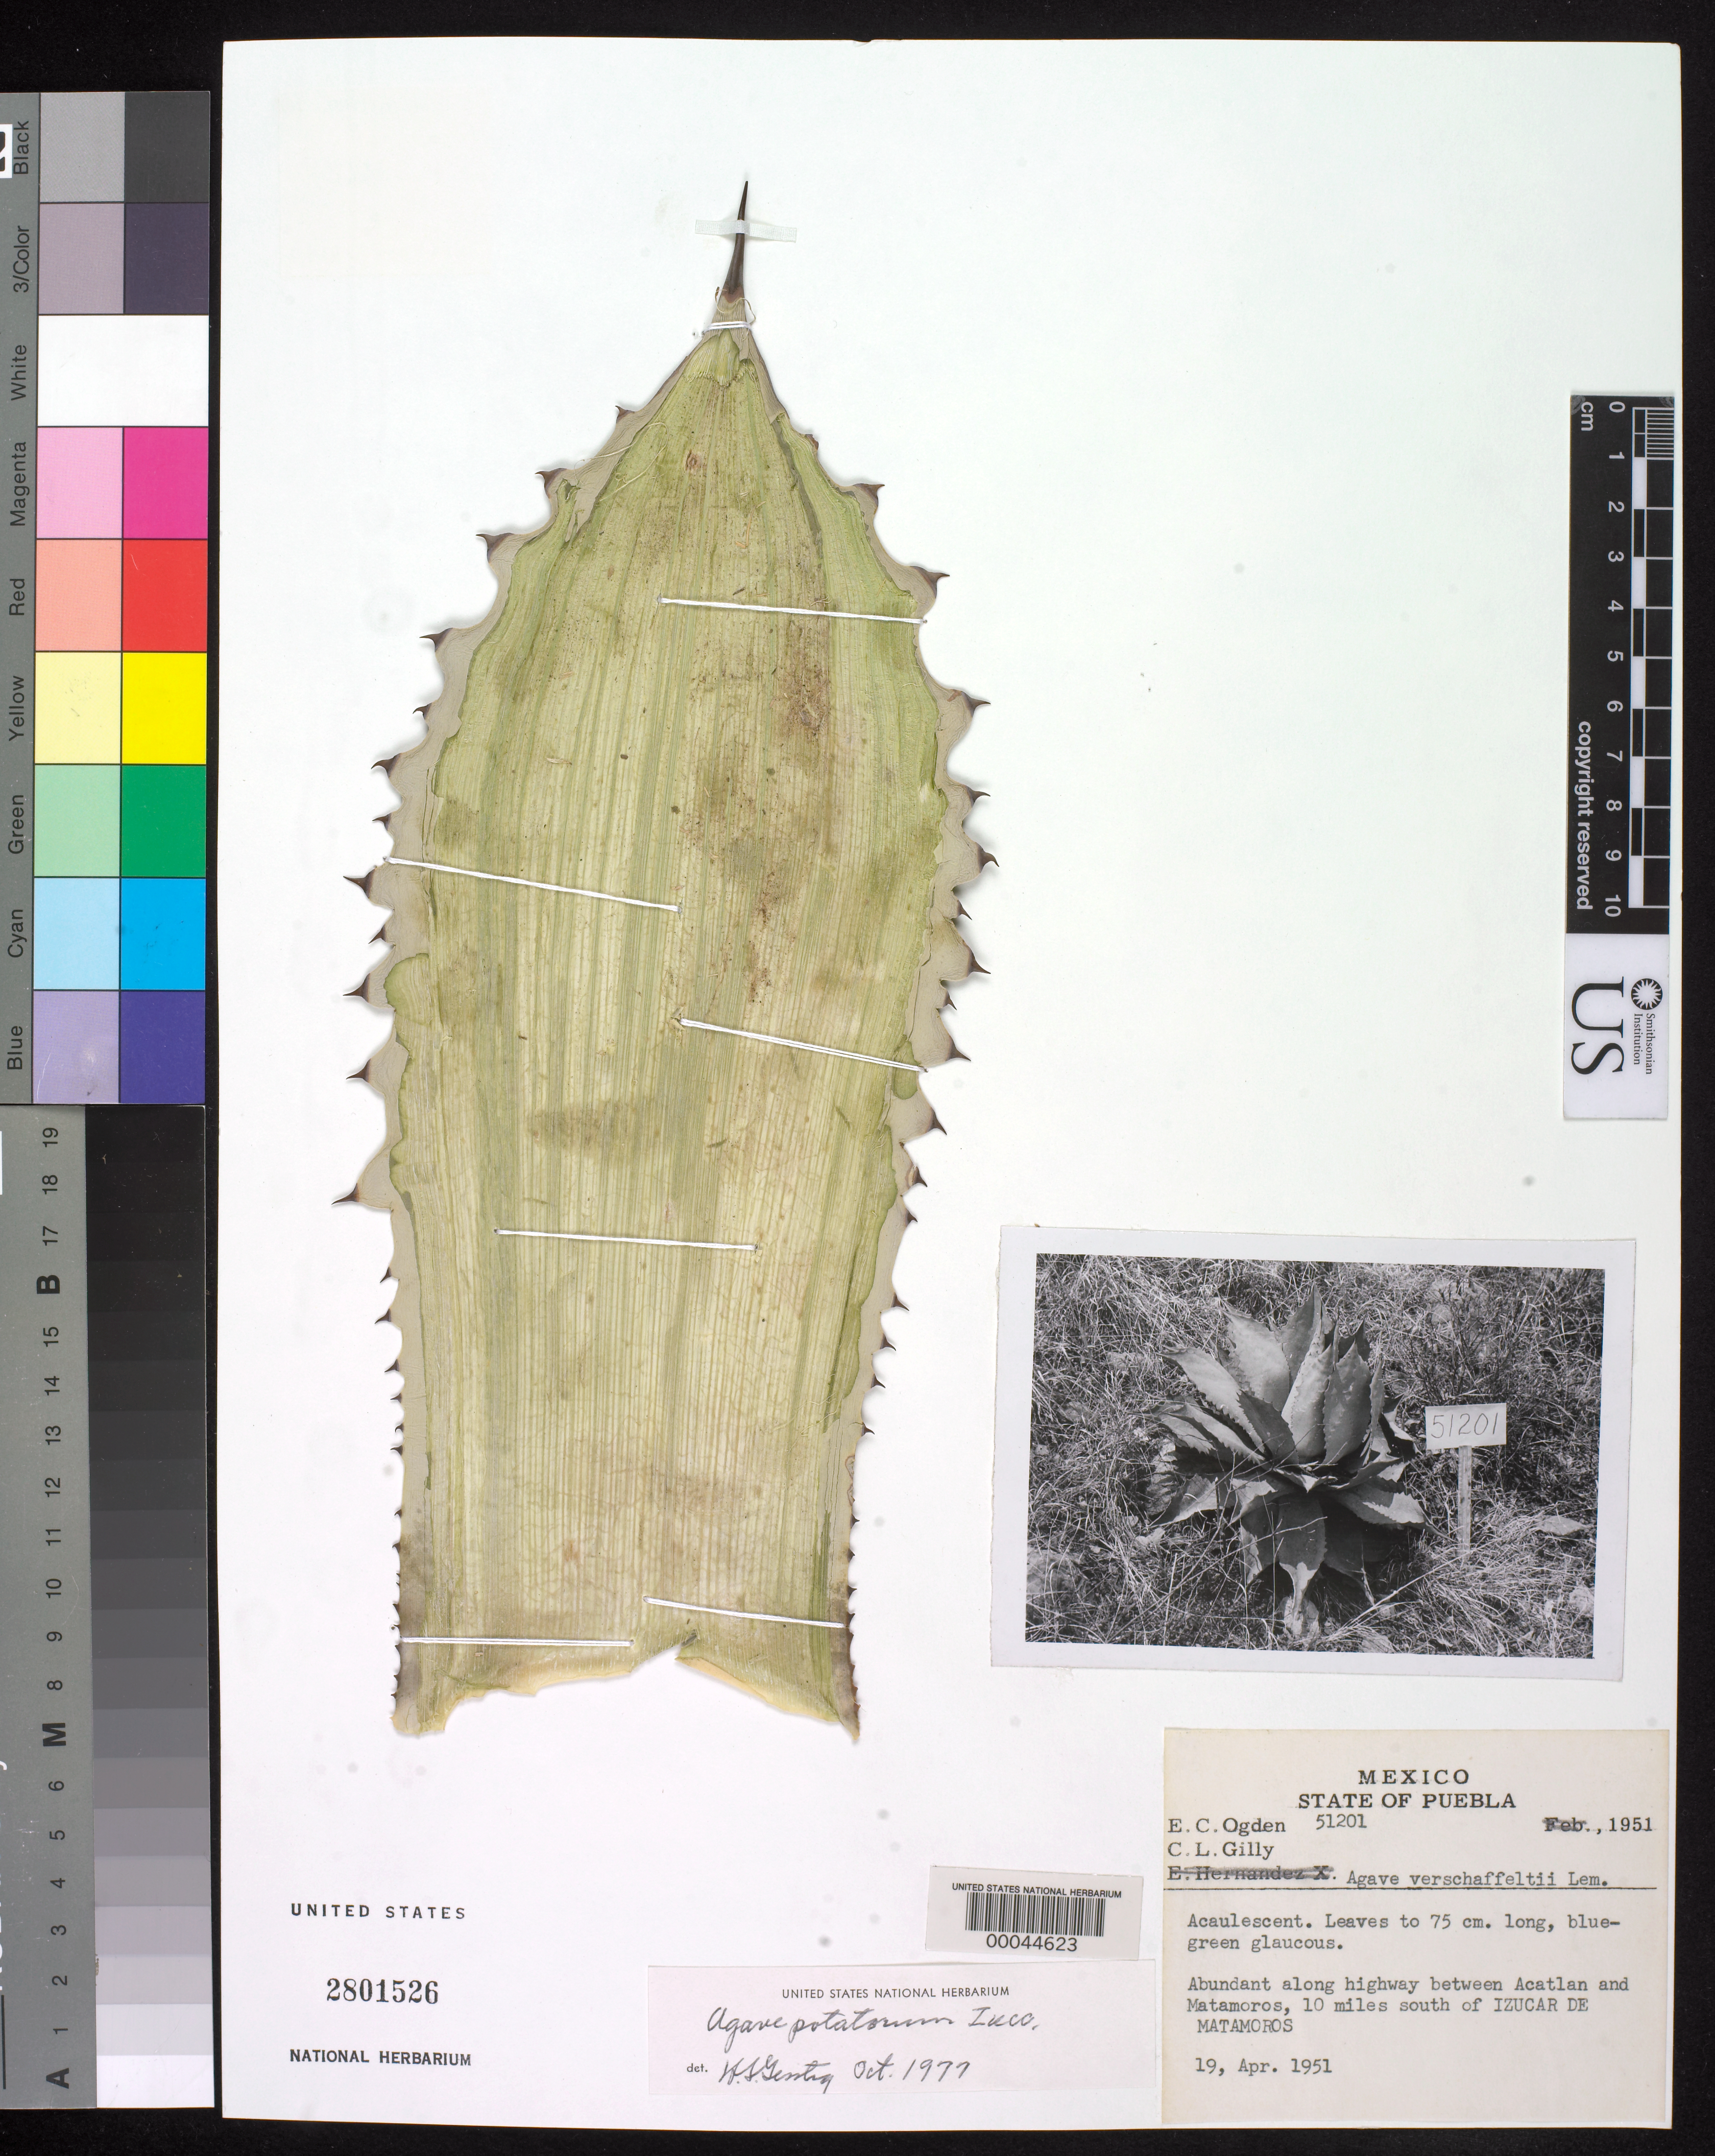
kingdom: Plantae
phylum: Tracheophyta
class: Liliopsida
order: Asparagales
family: Asparagaceae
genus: Agave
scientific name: Agave potatorum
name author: Zucc.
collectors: E. C. Ogden & C. Gilly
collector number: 51201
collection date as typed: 19 Apr 1951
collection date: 1951-04-19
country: Mexico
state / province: Puebla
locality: Along highway between Acatlan and Matamoros, 10 mi S of Izucar de Matamoros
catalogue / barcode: US 2801526